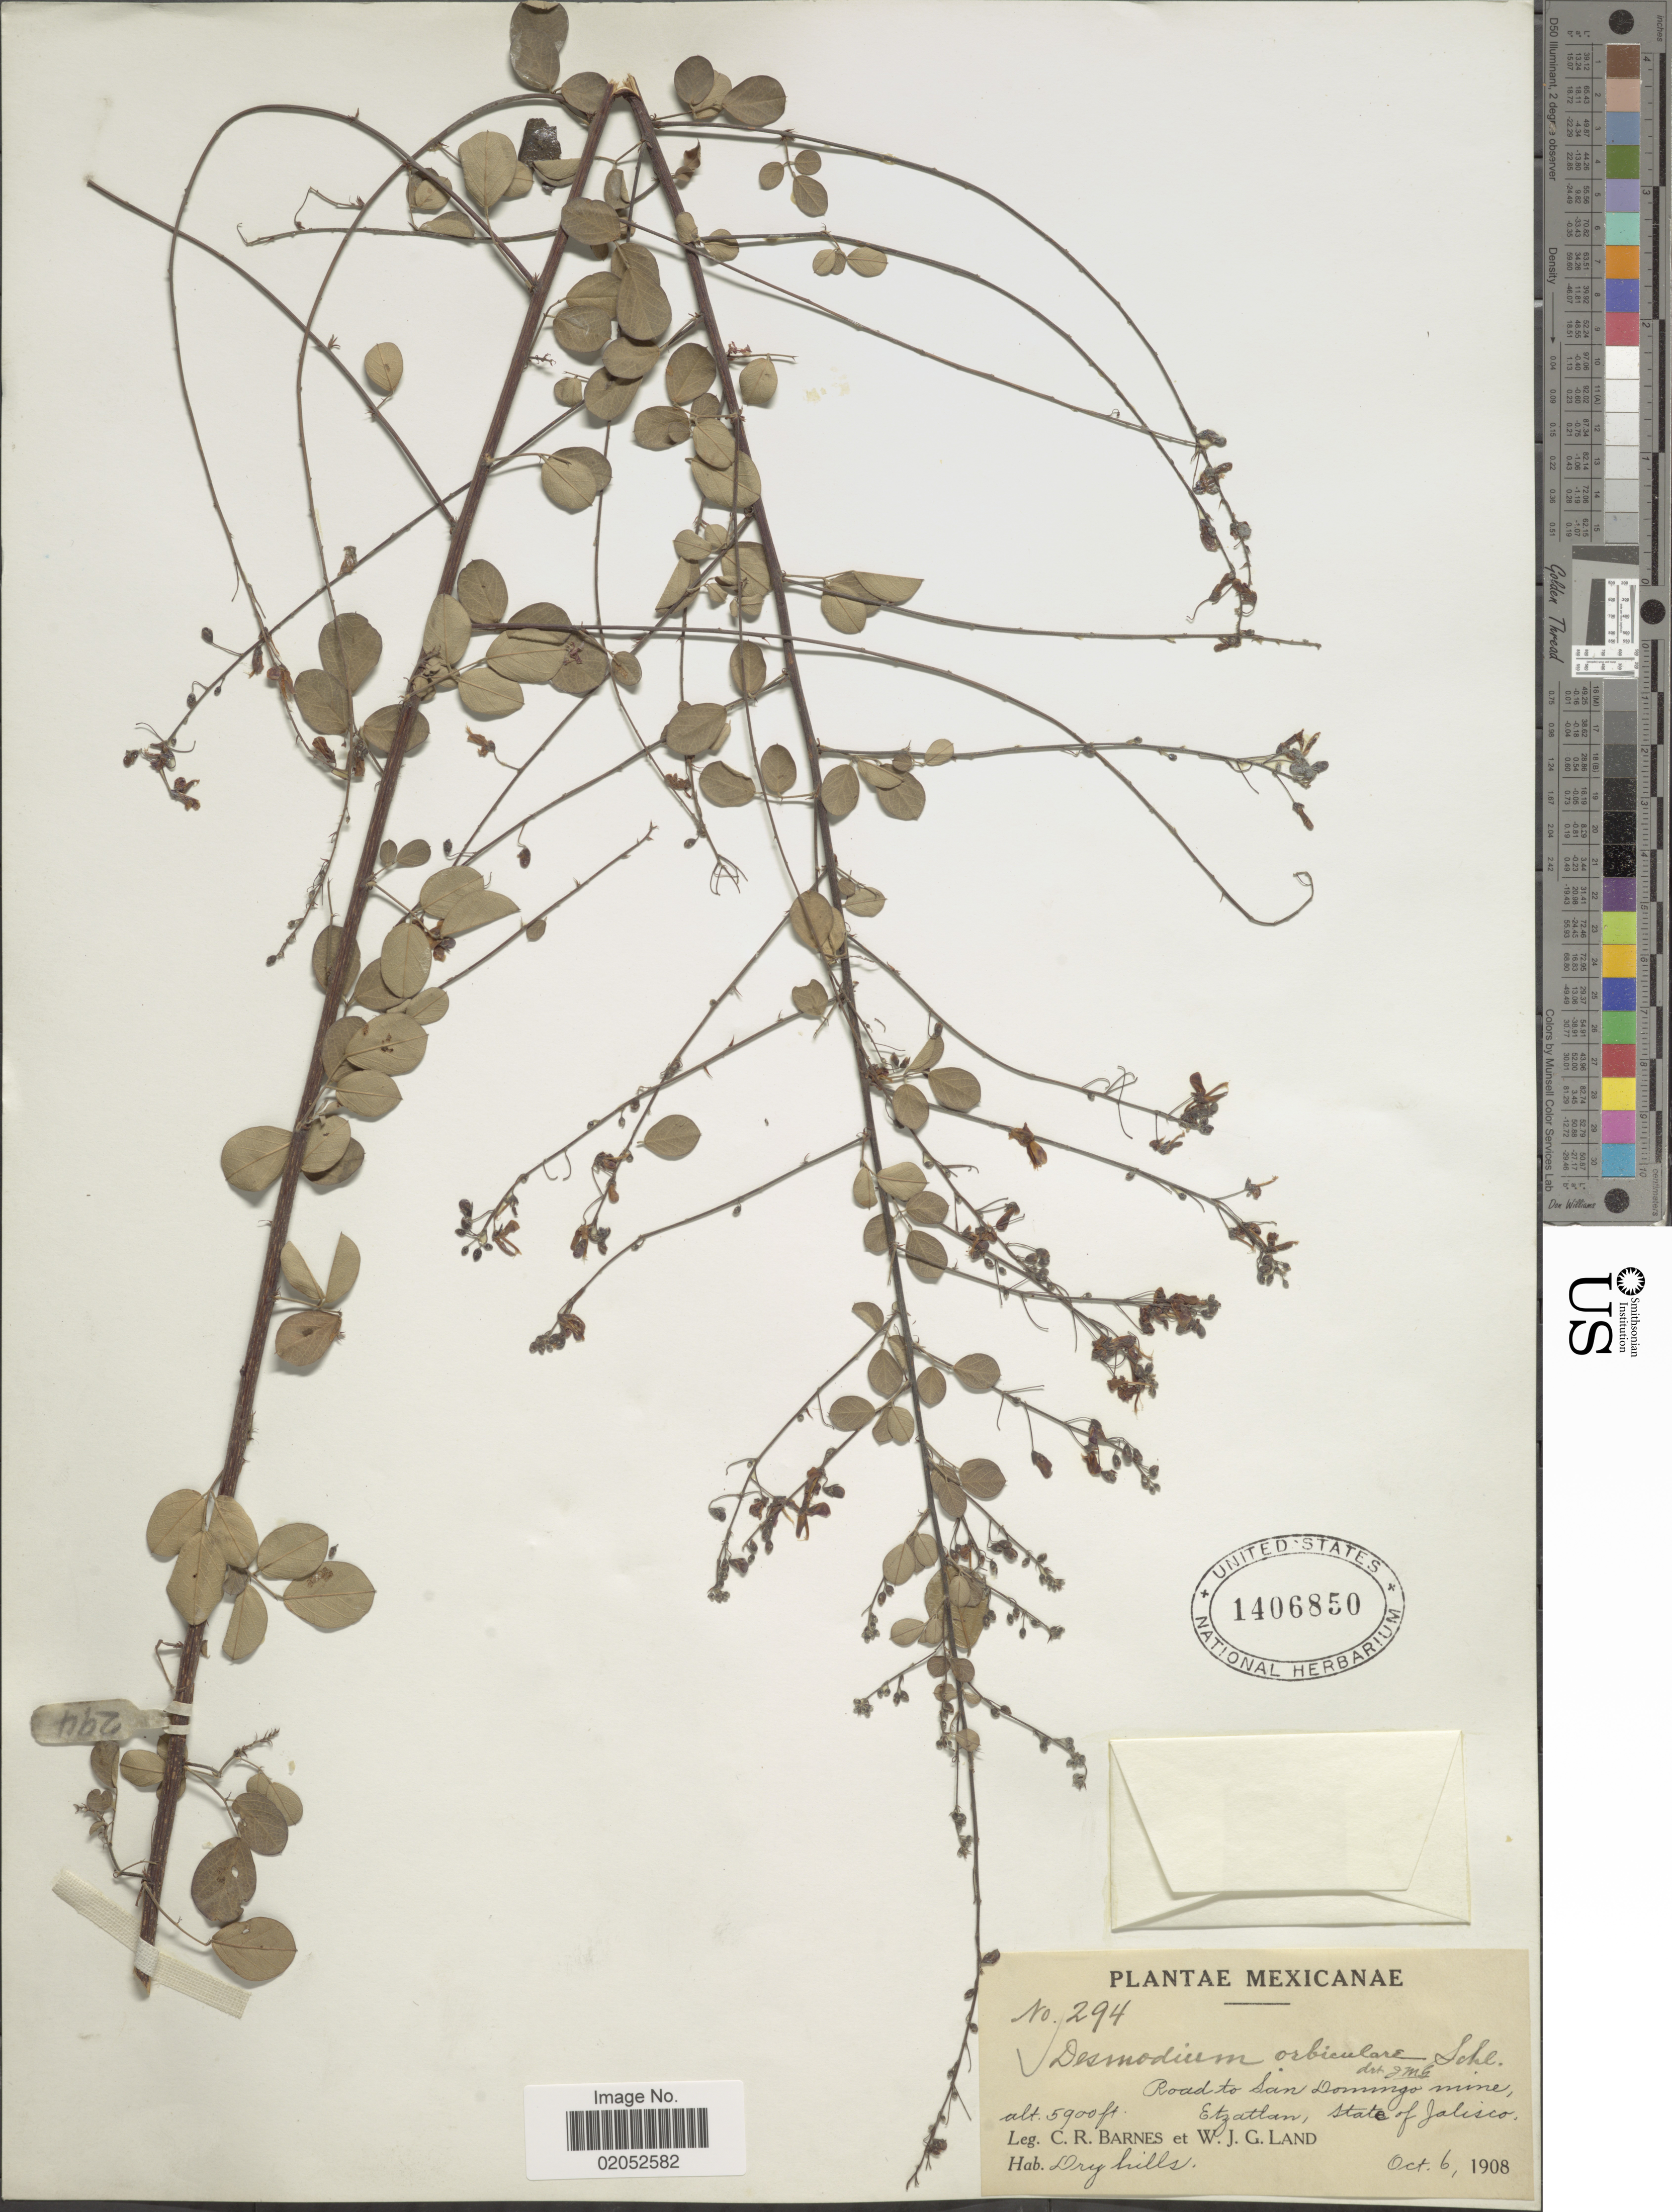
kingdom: Plantae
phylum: Tracheophyta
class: Magnoliopsida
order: Fabales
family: Fabaceae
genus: Desmodium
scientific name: Desmodium orbiculare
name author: Schltdl.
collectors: C. R. Barnes & W. J. G. Land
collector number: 294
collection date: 1908-10-06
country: Mexico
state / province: Jalisco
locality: Road to San Domingo mine, Etzatlan, State of Jalisco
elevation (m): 1798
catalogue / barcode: US 1406850